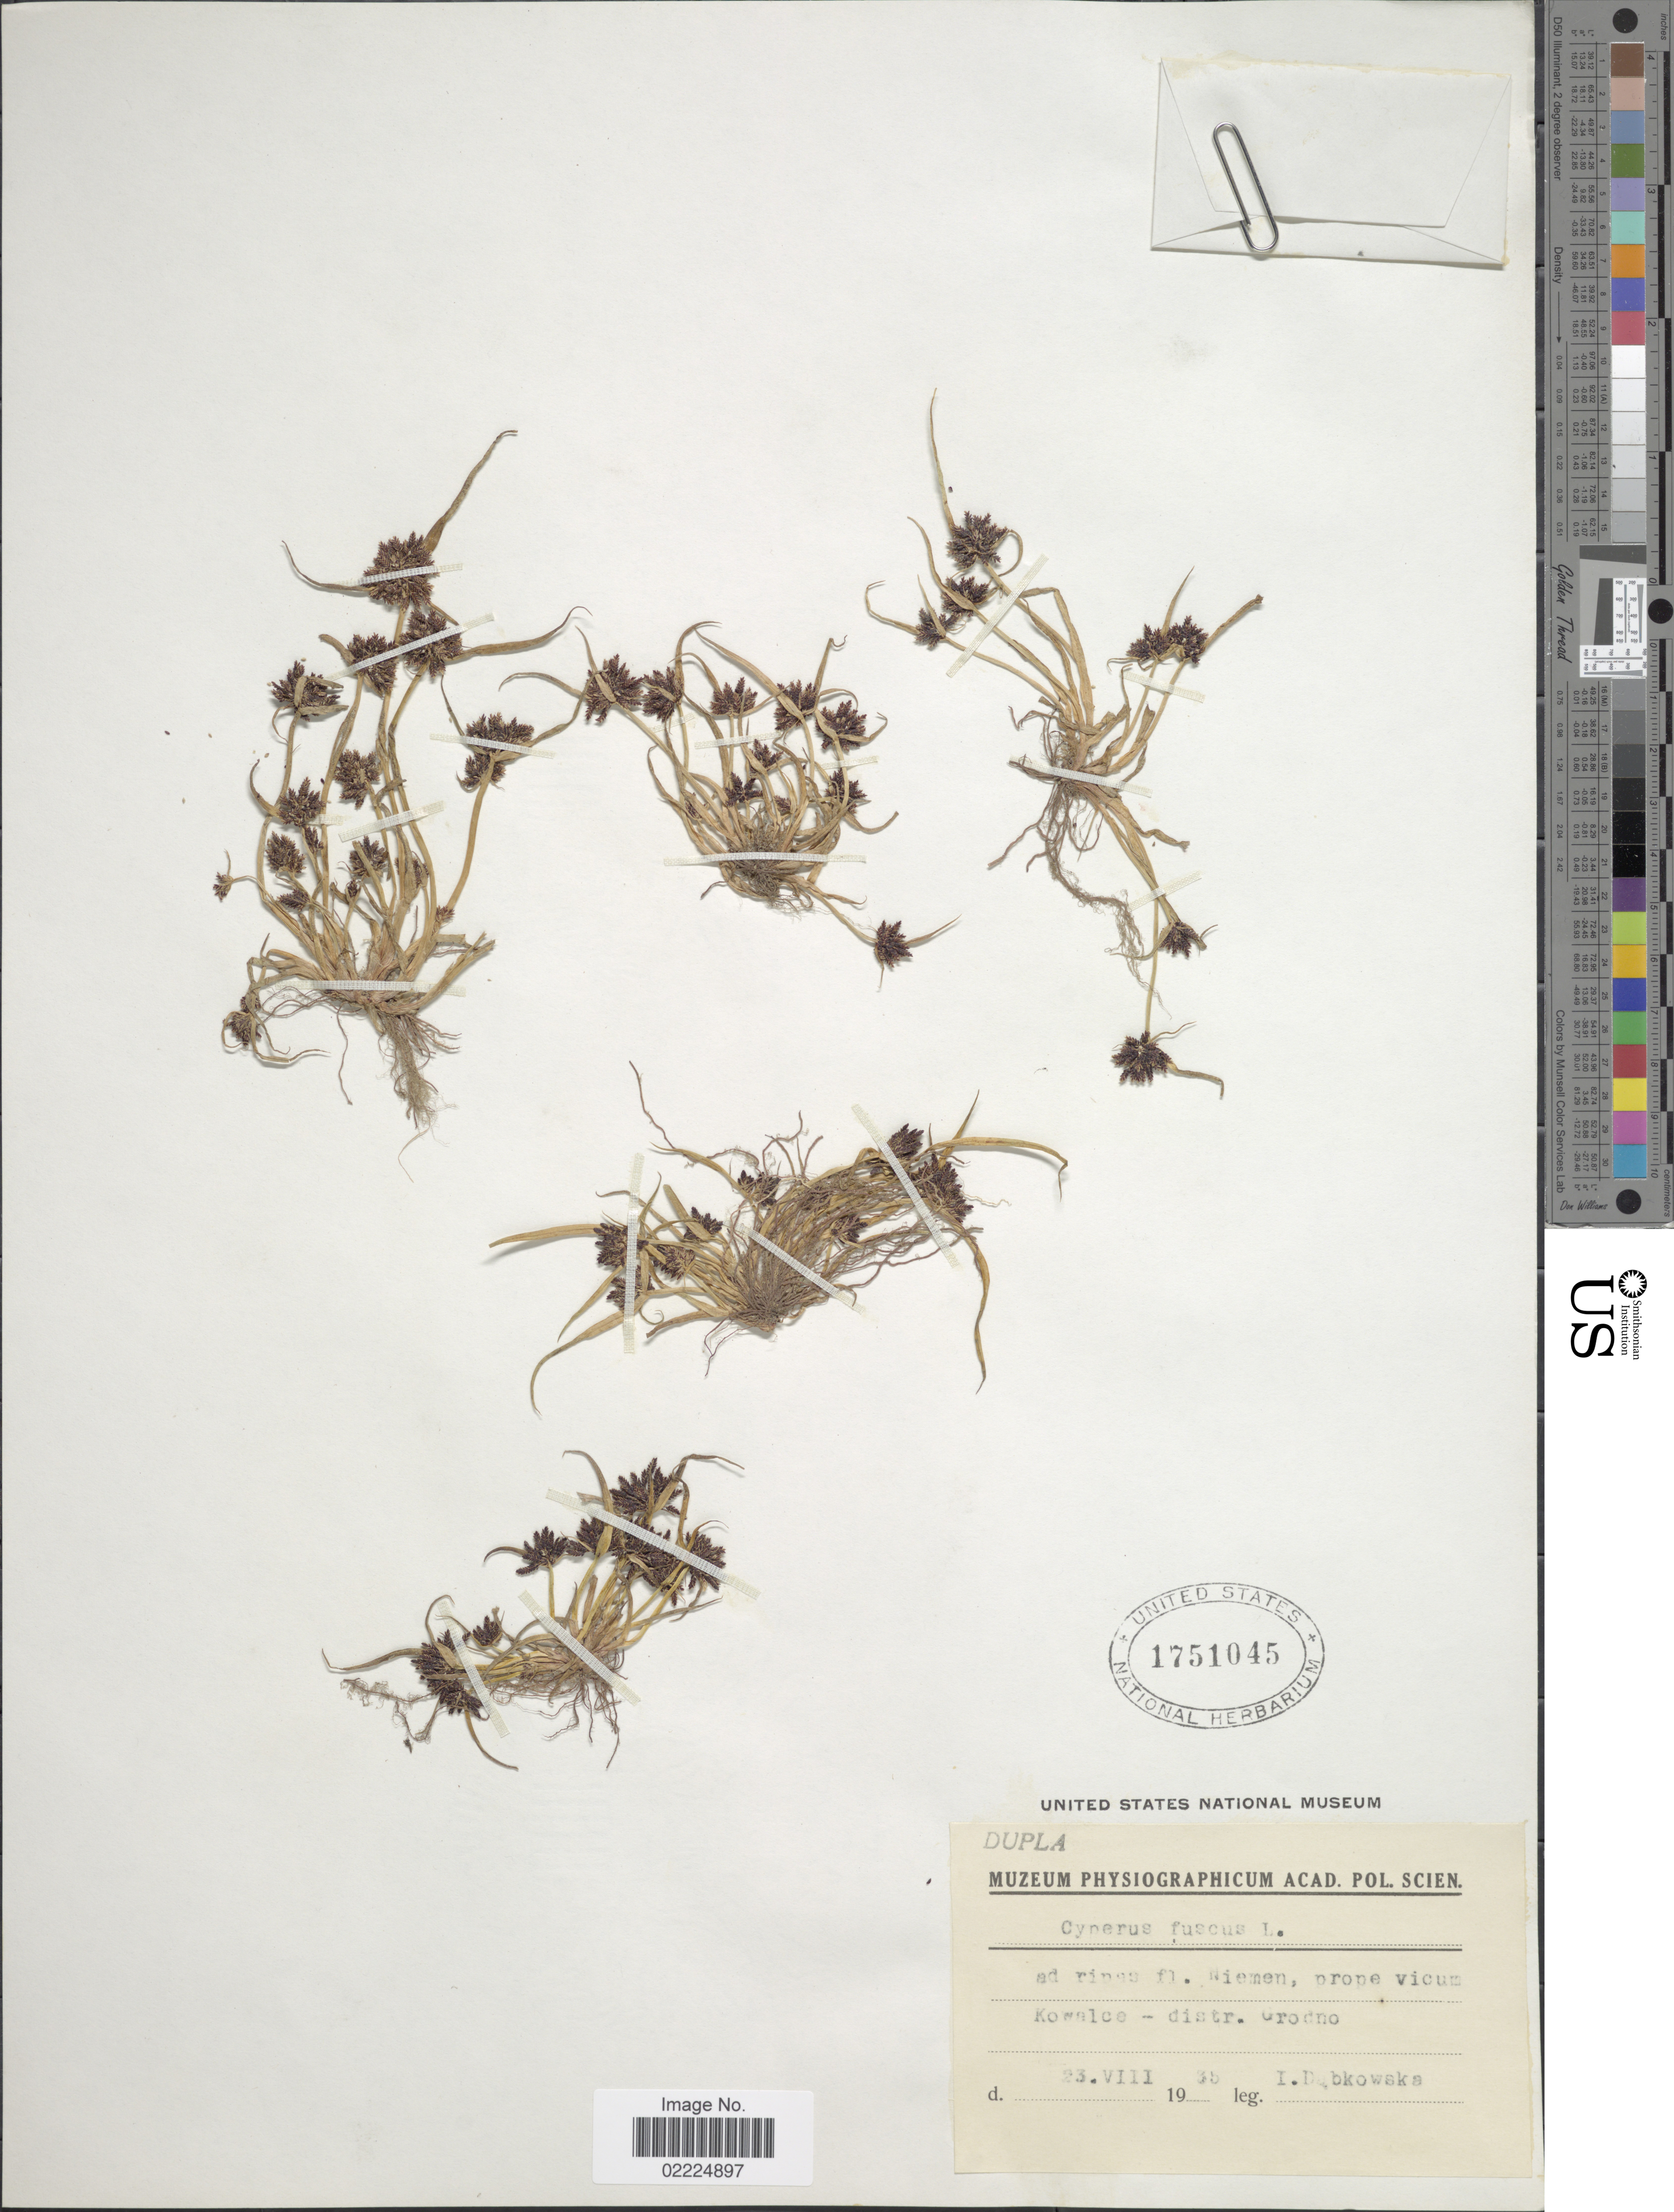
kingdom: Plantae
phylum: Tracheophyta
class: Liliopsida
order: Poales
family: Cyperaceae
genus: Cyperus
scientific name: Cyperus fuscus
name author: L.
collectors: I. Dabkowska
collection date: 1935-08-23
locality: Ad Ripas fl. Wiemen, prope vicuz Kowalce - distr. Grodno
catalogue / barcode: US 1751045